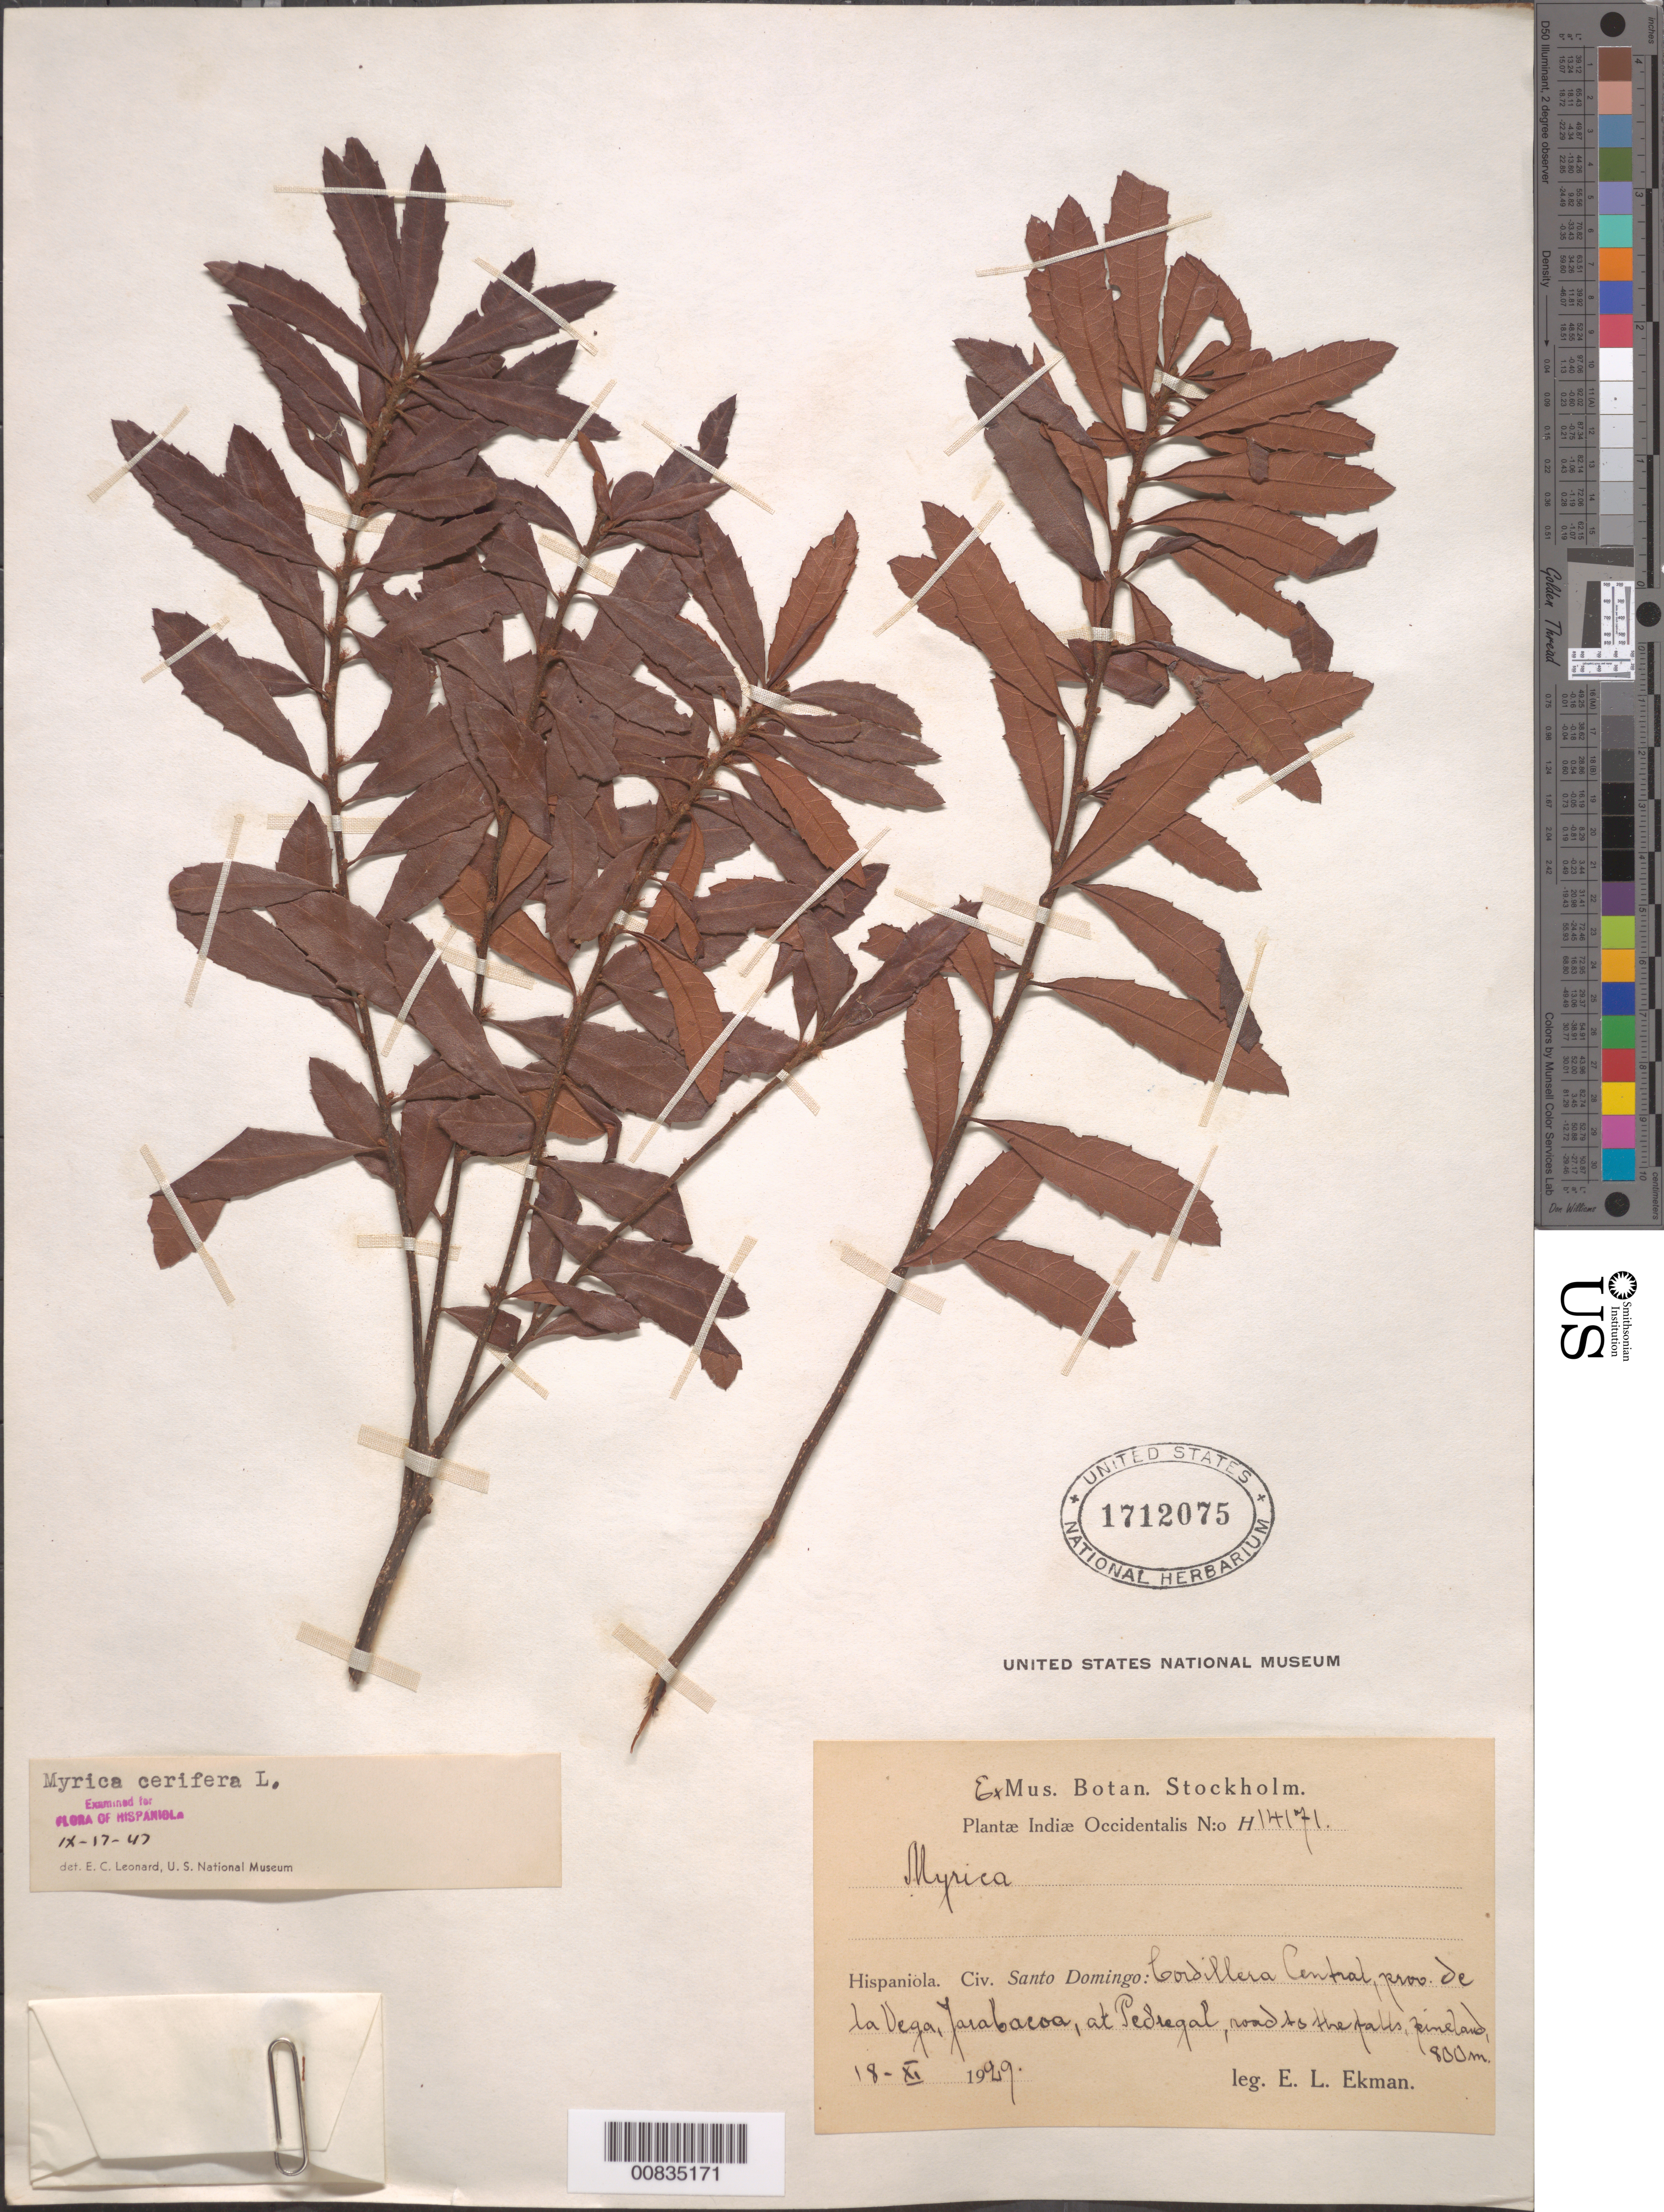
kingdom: Plantae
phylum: Tracheophyta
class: Magnoliopsida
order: Fagales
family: Myricaceae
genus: Myrica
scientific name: Myrica cerifera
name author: L.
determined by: Leonard, Emery C., (US)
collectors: E. L. Ekman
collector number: H 14171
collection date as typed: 18 Nov 1929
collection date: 1929-11-18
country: Dominican Republic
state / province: La Vega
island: Hispaniola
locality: Cordillera Central, Jarabacoa, at Pedregal, road to the falls.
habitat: Pineland.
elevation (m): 800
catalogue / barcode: US 1712075